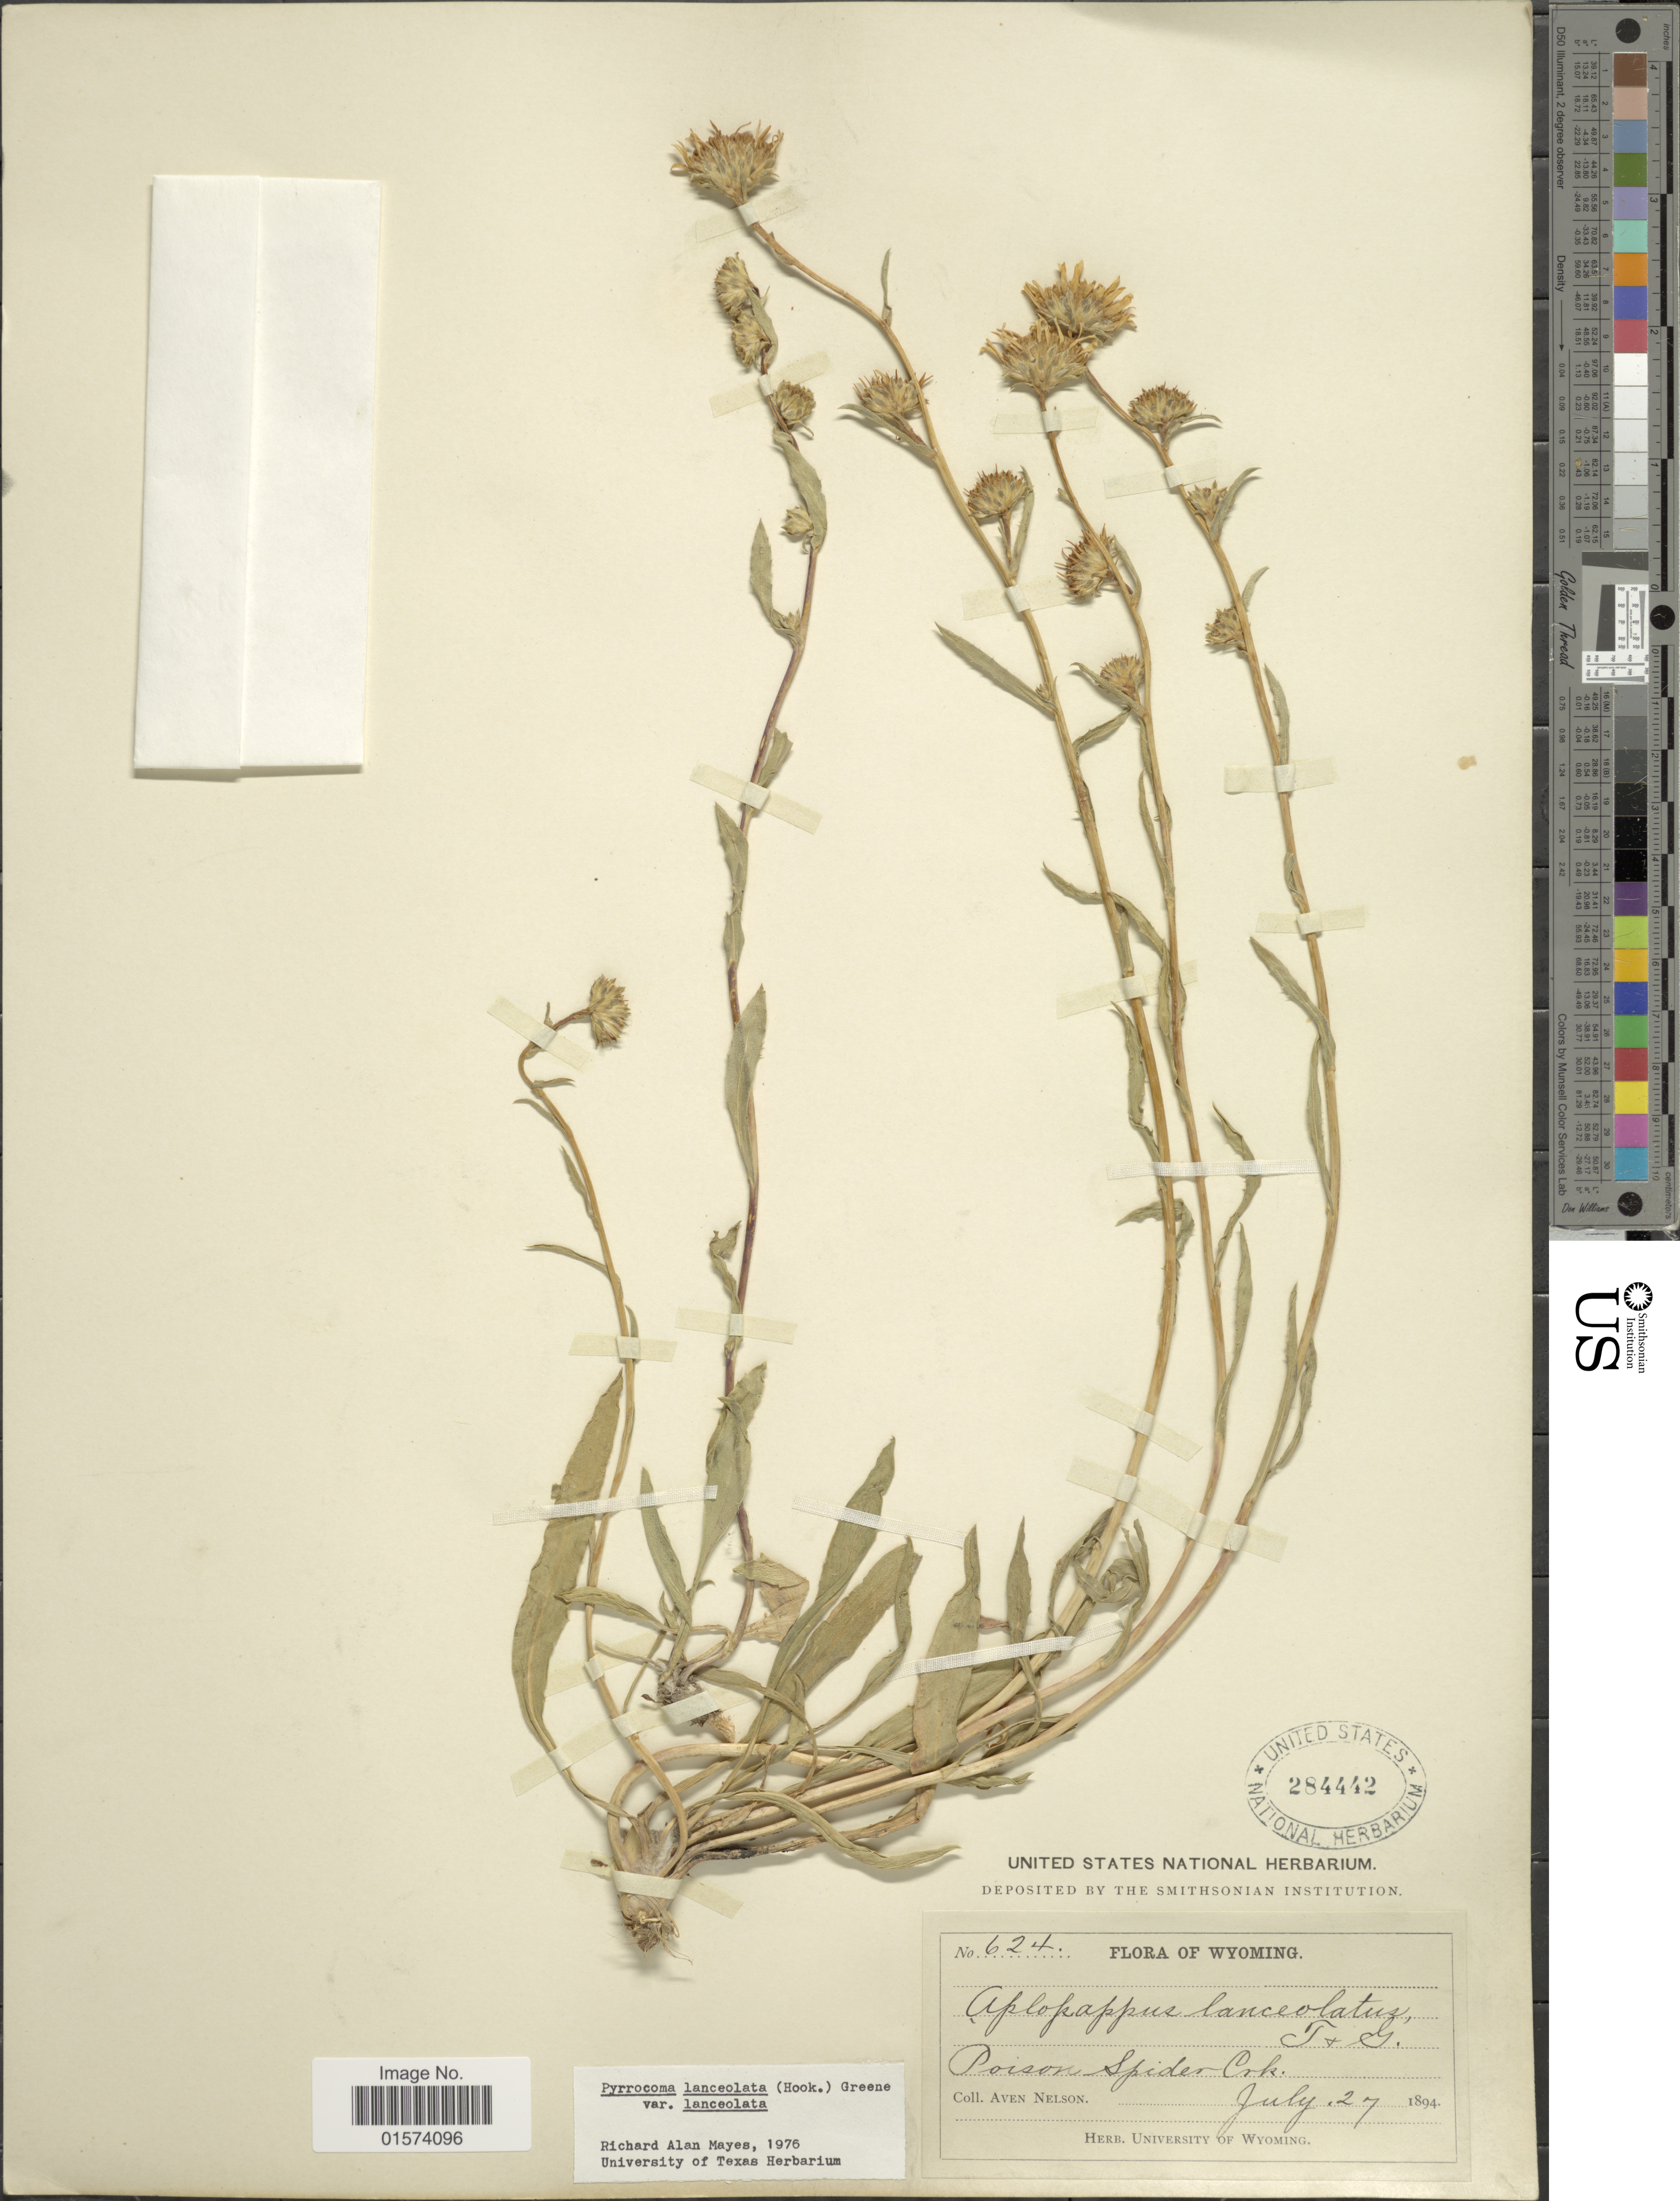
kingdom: Plantae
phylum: Tracheophyta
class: Magnoliopsida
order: Asterales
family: Asteraceae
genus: Pyrrocoma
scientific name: Pyrrocoma lanceolata var. lanceolata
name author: (Hook.) Greene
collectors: A. Nelson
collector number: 624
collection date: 1894-07-27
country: United States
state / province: Wyoming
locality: Poison Spider Crk.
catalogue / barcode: US 284442